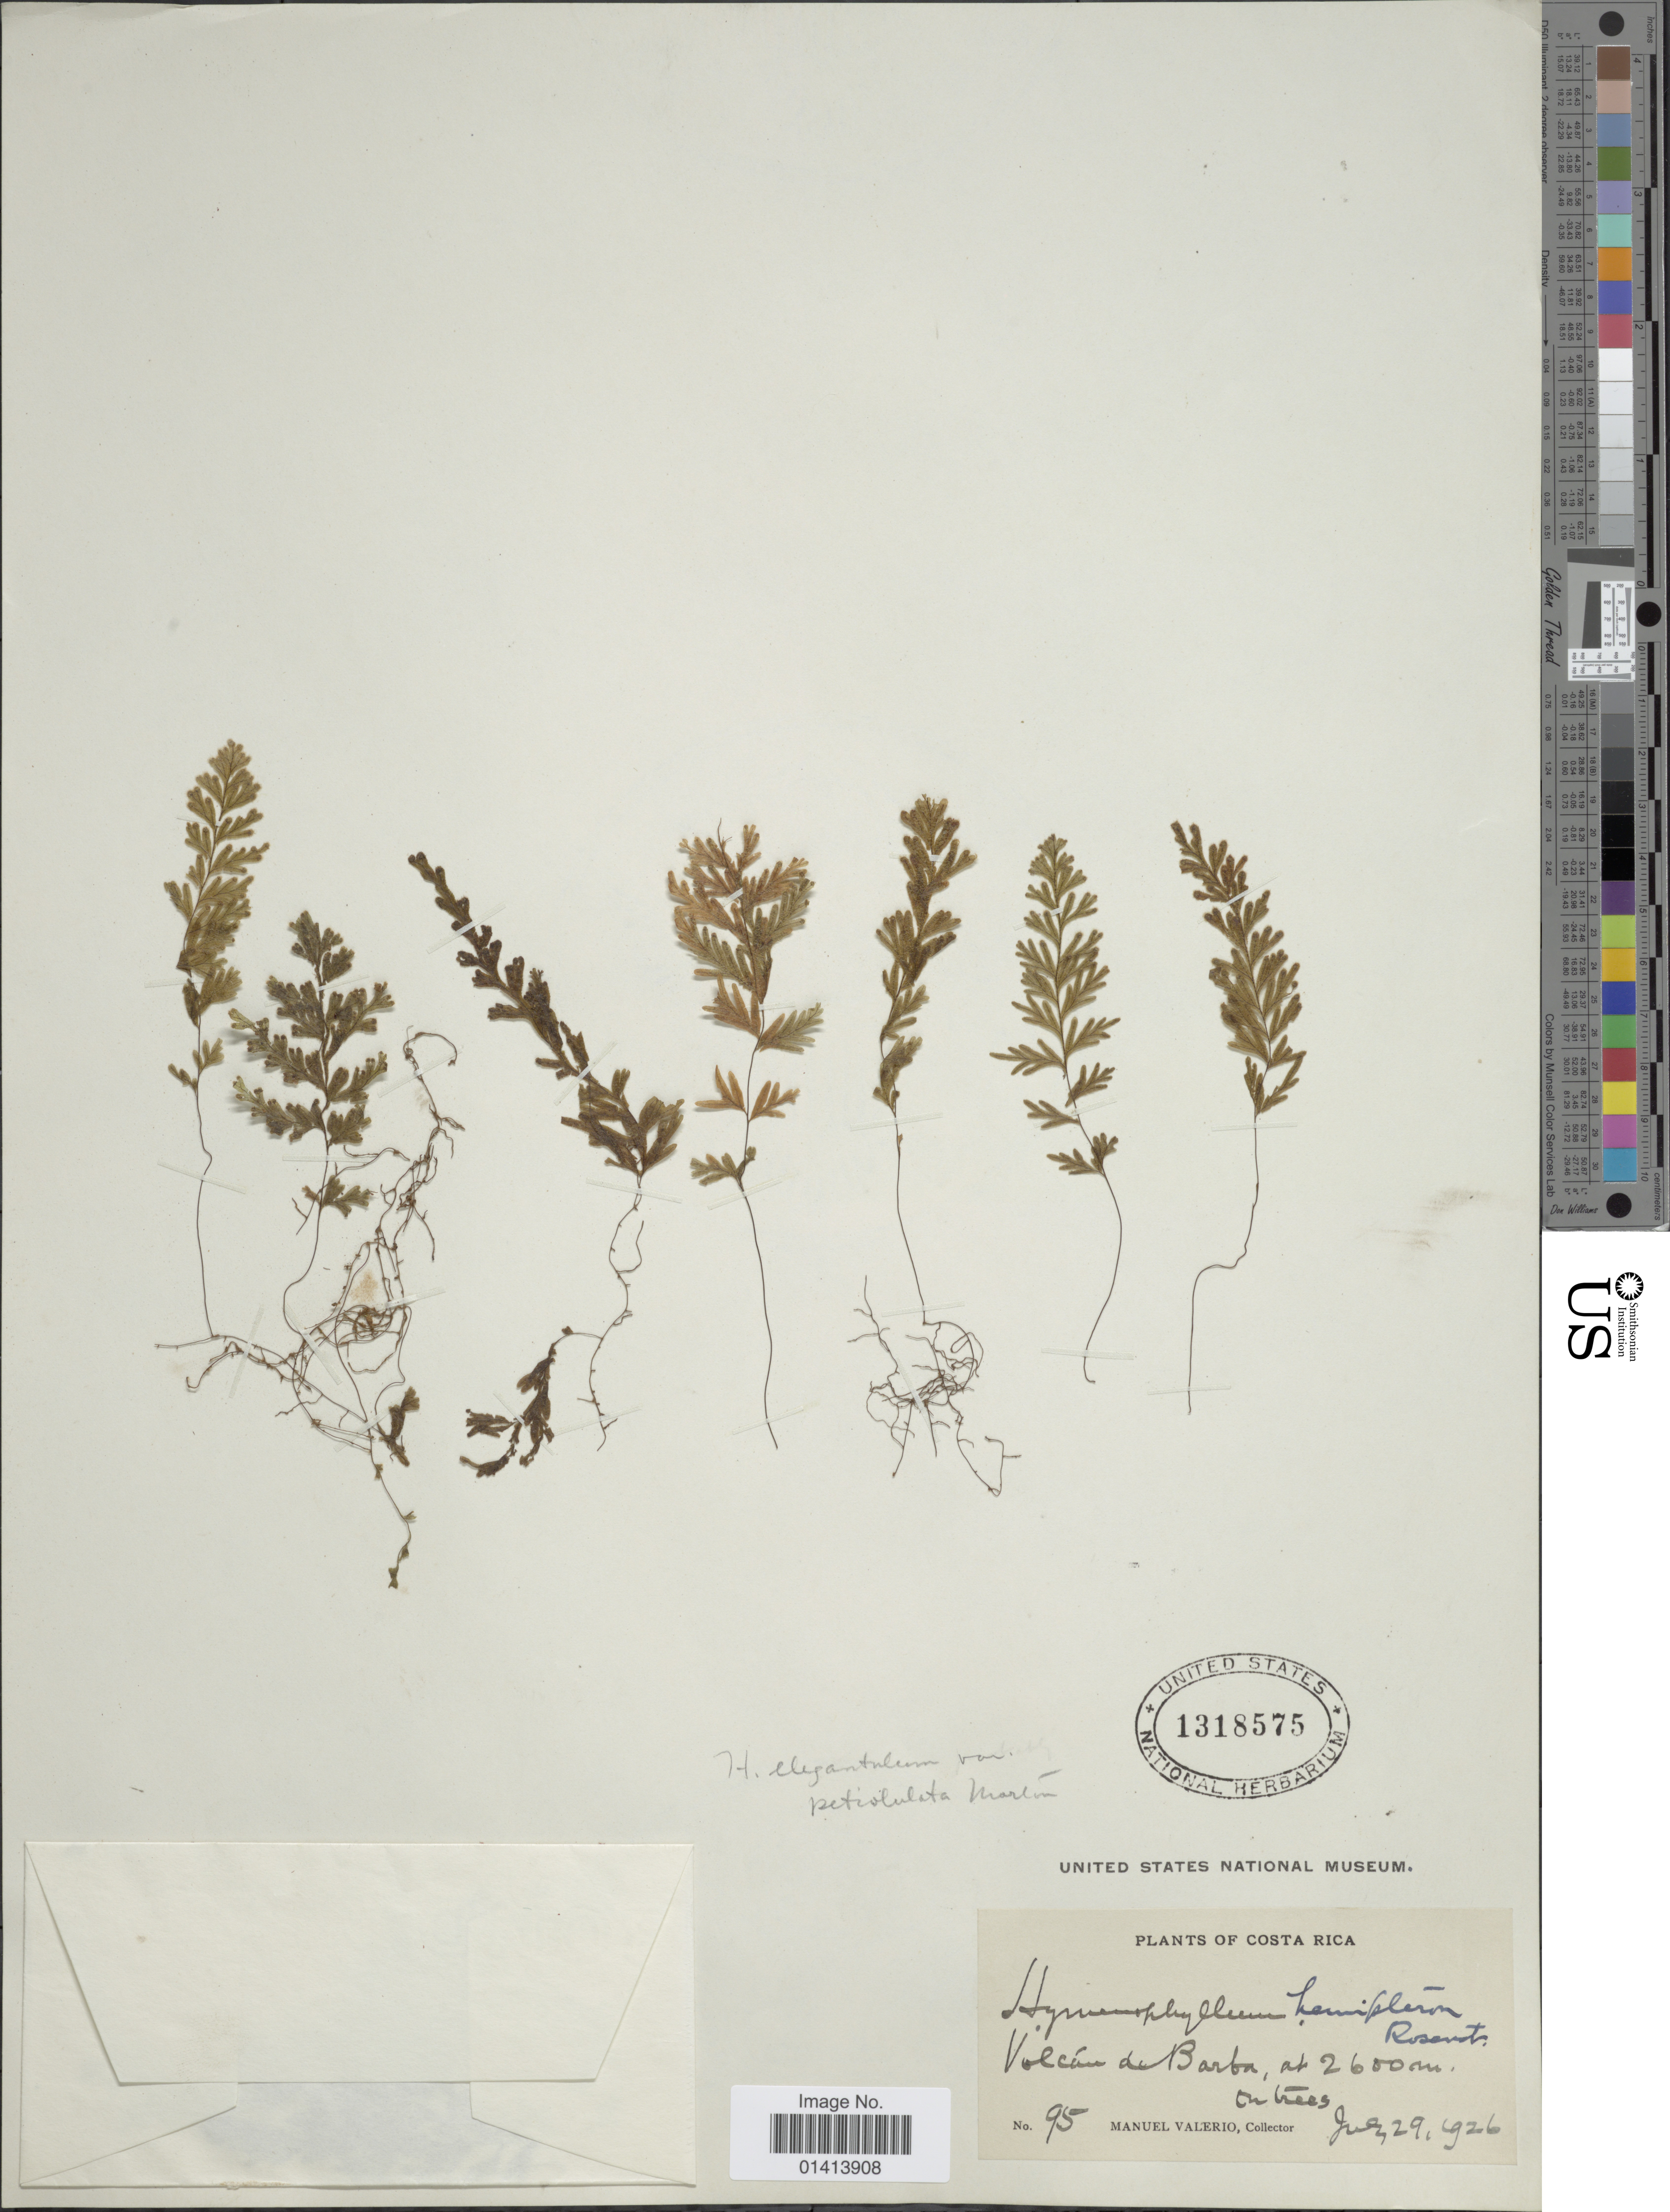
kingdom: Plantae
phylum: Tracheophyta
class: Polypodiopsida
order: Hymenophyllales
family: Hymenophyllaceae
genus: Hymenophyllum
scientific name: Hymenophyllum elegantulum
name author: Bosch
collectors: M. Valerio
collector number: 95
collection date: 1926-07-29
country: Costa Rica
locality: Volcan de Barba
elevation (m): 2600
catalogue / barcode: US 1318575